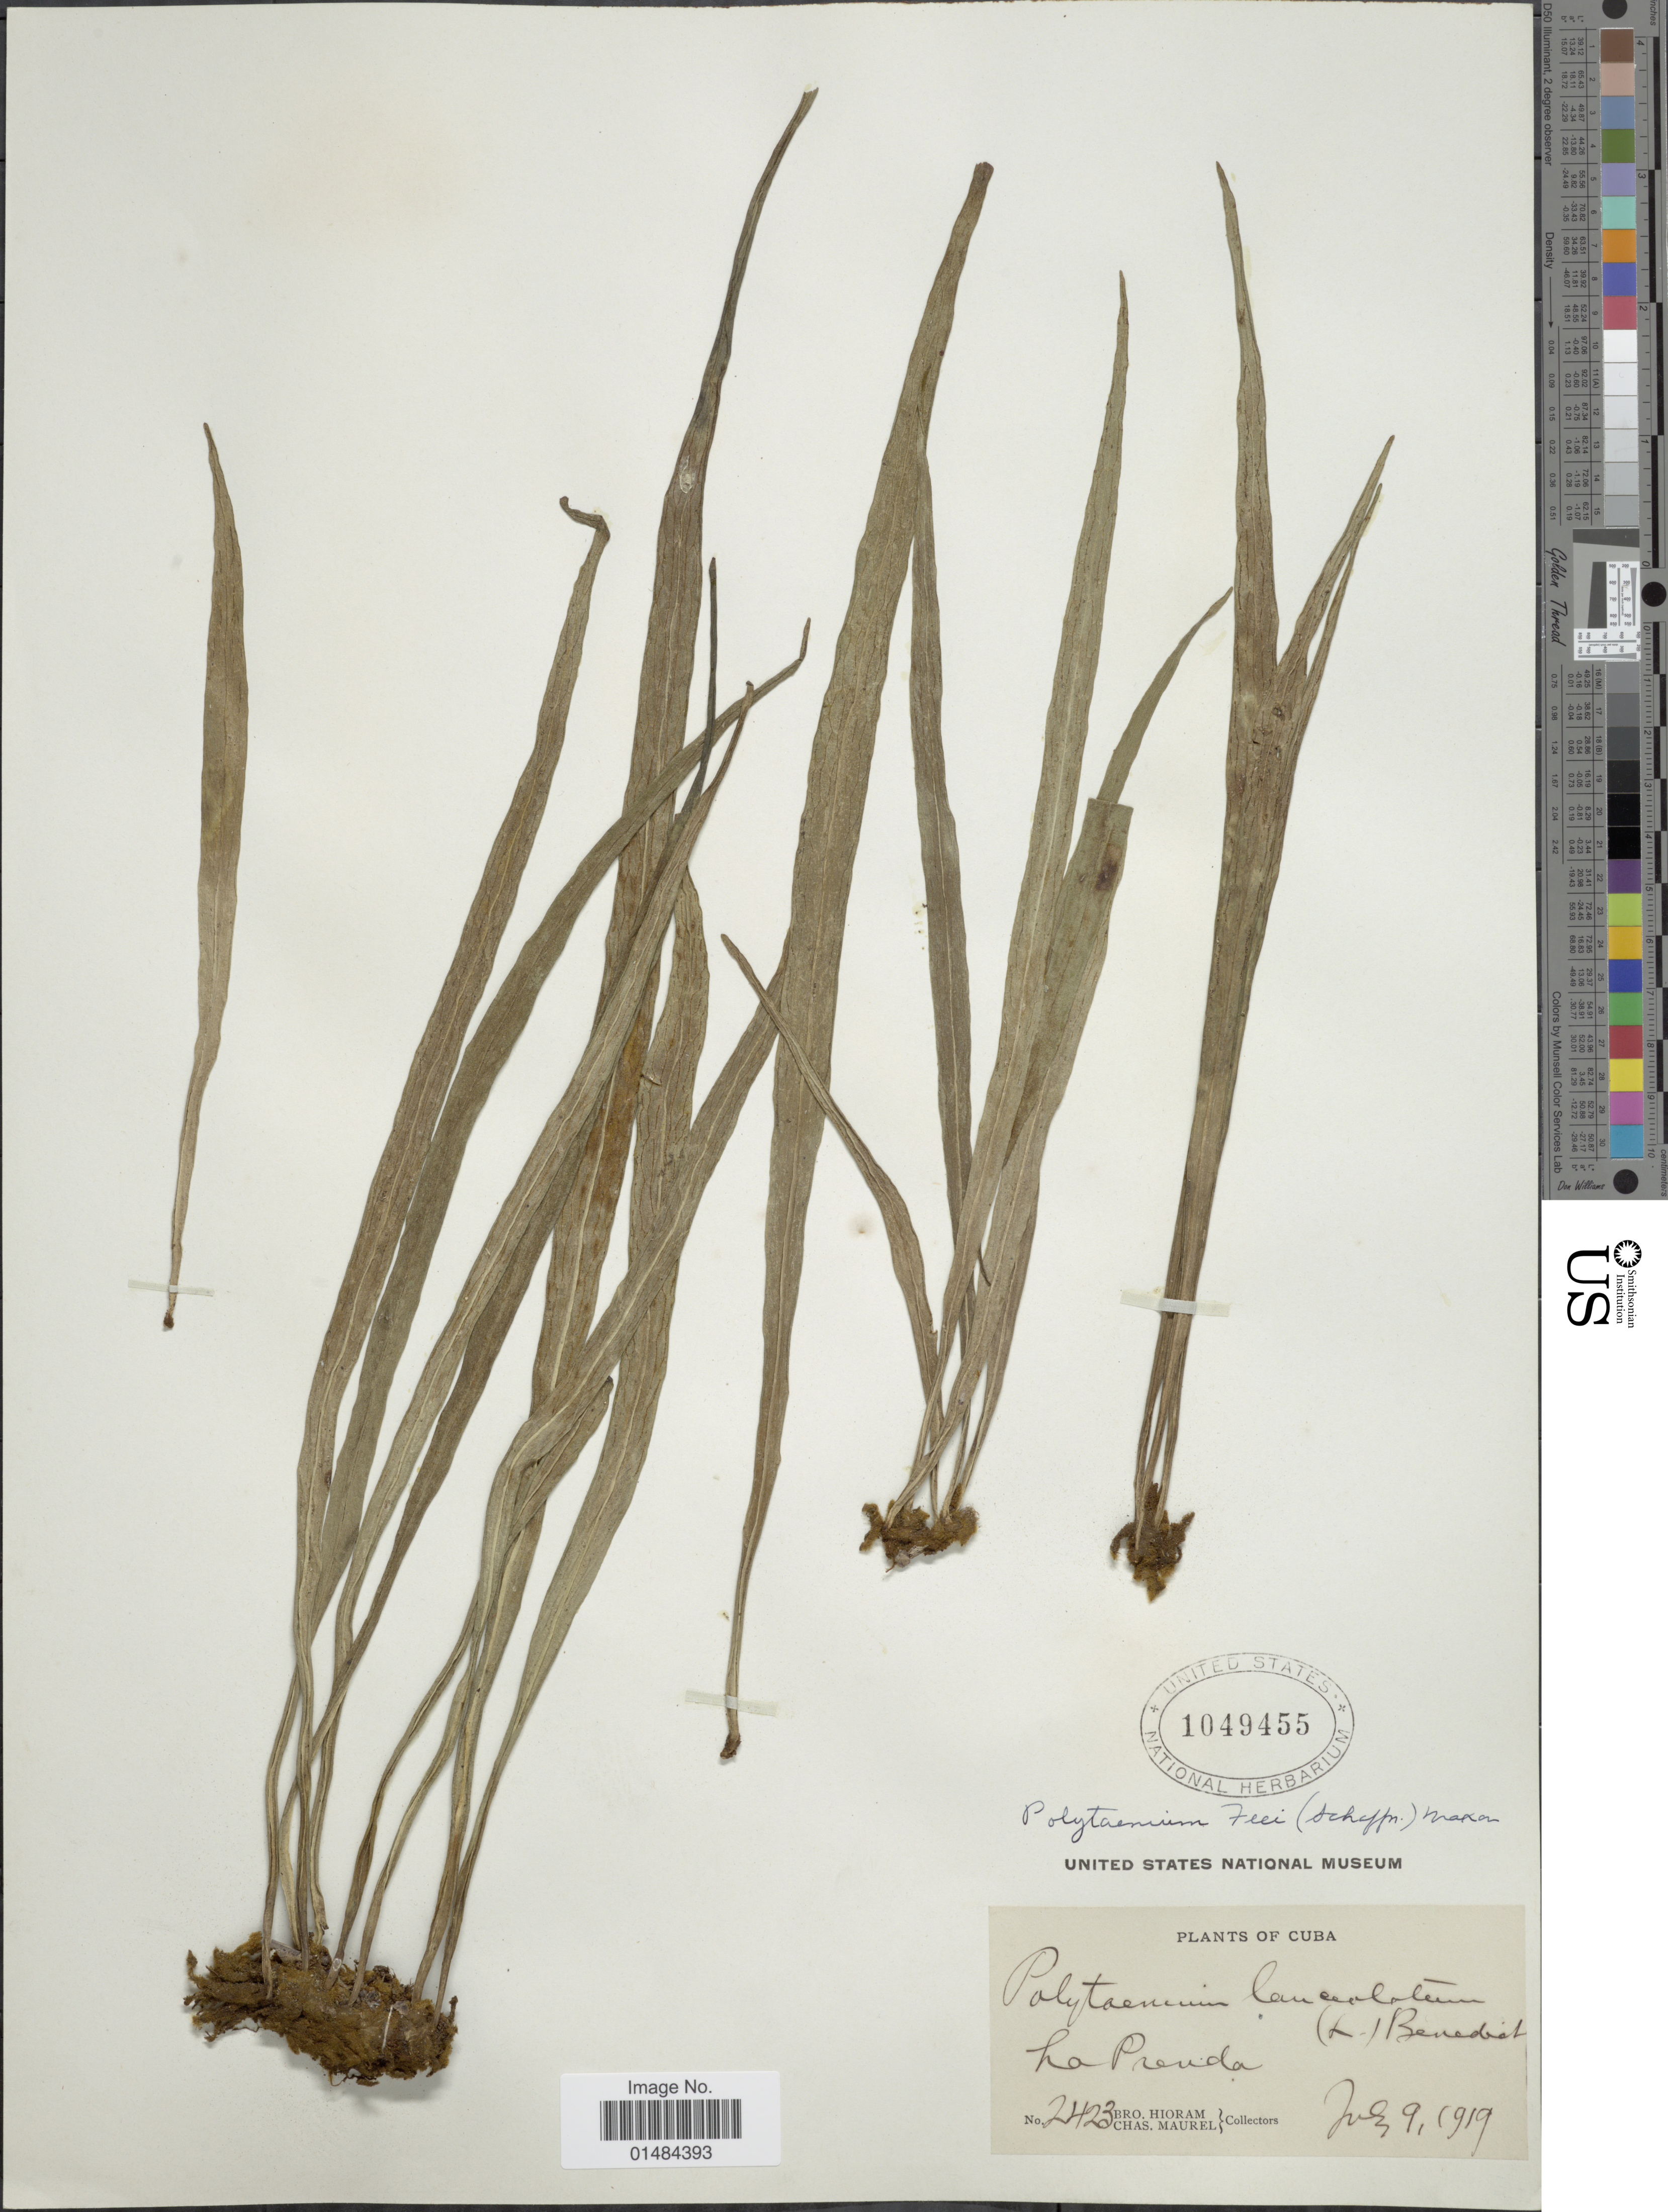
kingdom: Plantae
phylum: Tracheophyta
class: Polypodiopsida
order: Polypodiales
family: Pteridaceae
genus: Polytaenium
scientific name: Polytaenium lanceolatum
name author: (L.) Desv.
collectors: Bro. Hioram & C. Maurel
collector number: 2423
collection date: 1919-07-09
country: Cuba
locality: Cuba, La Prenda.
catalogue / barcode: US 1049455